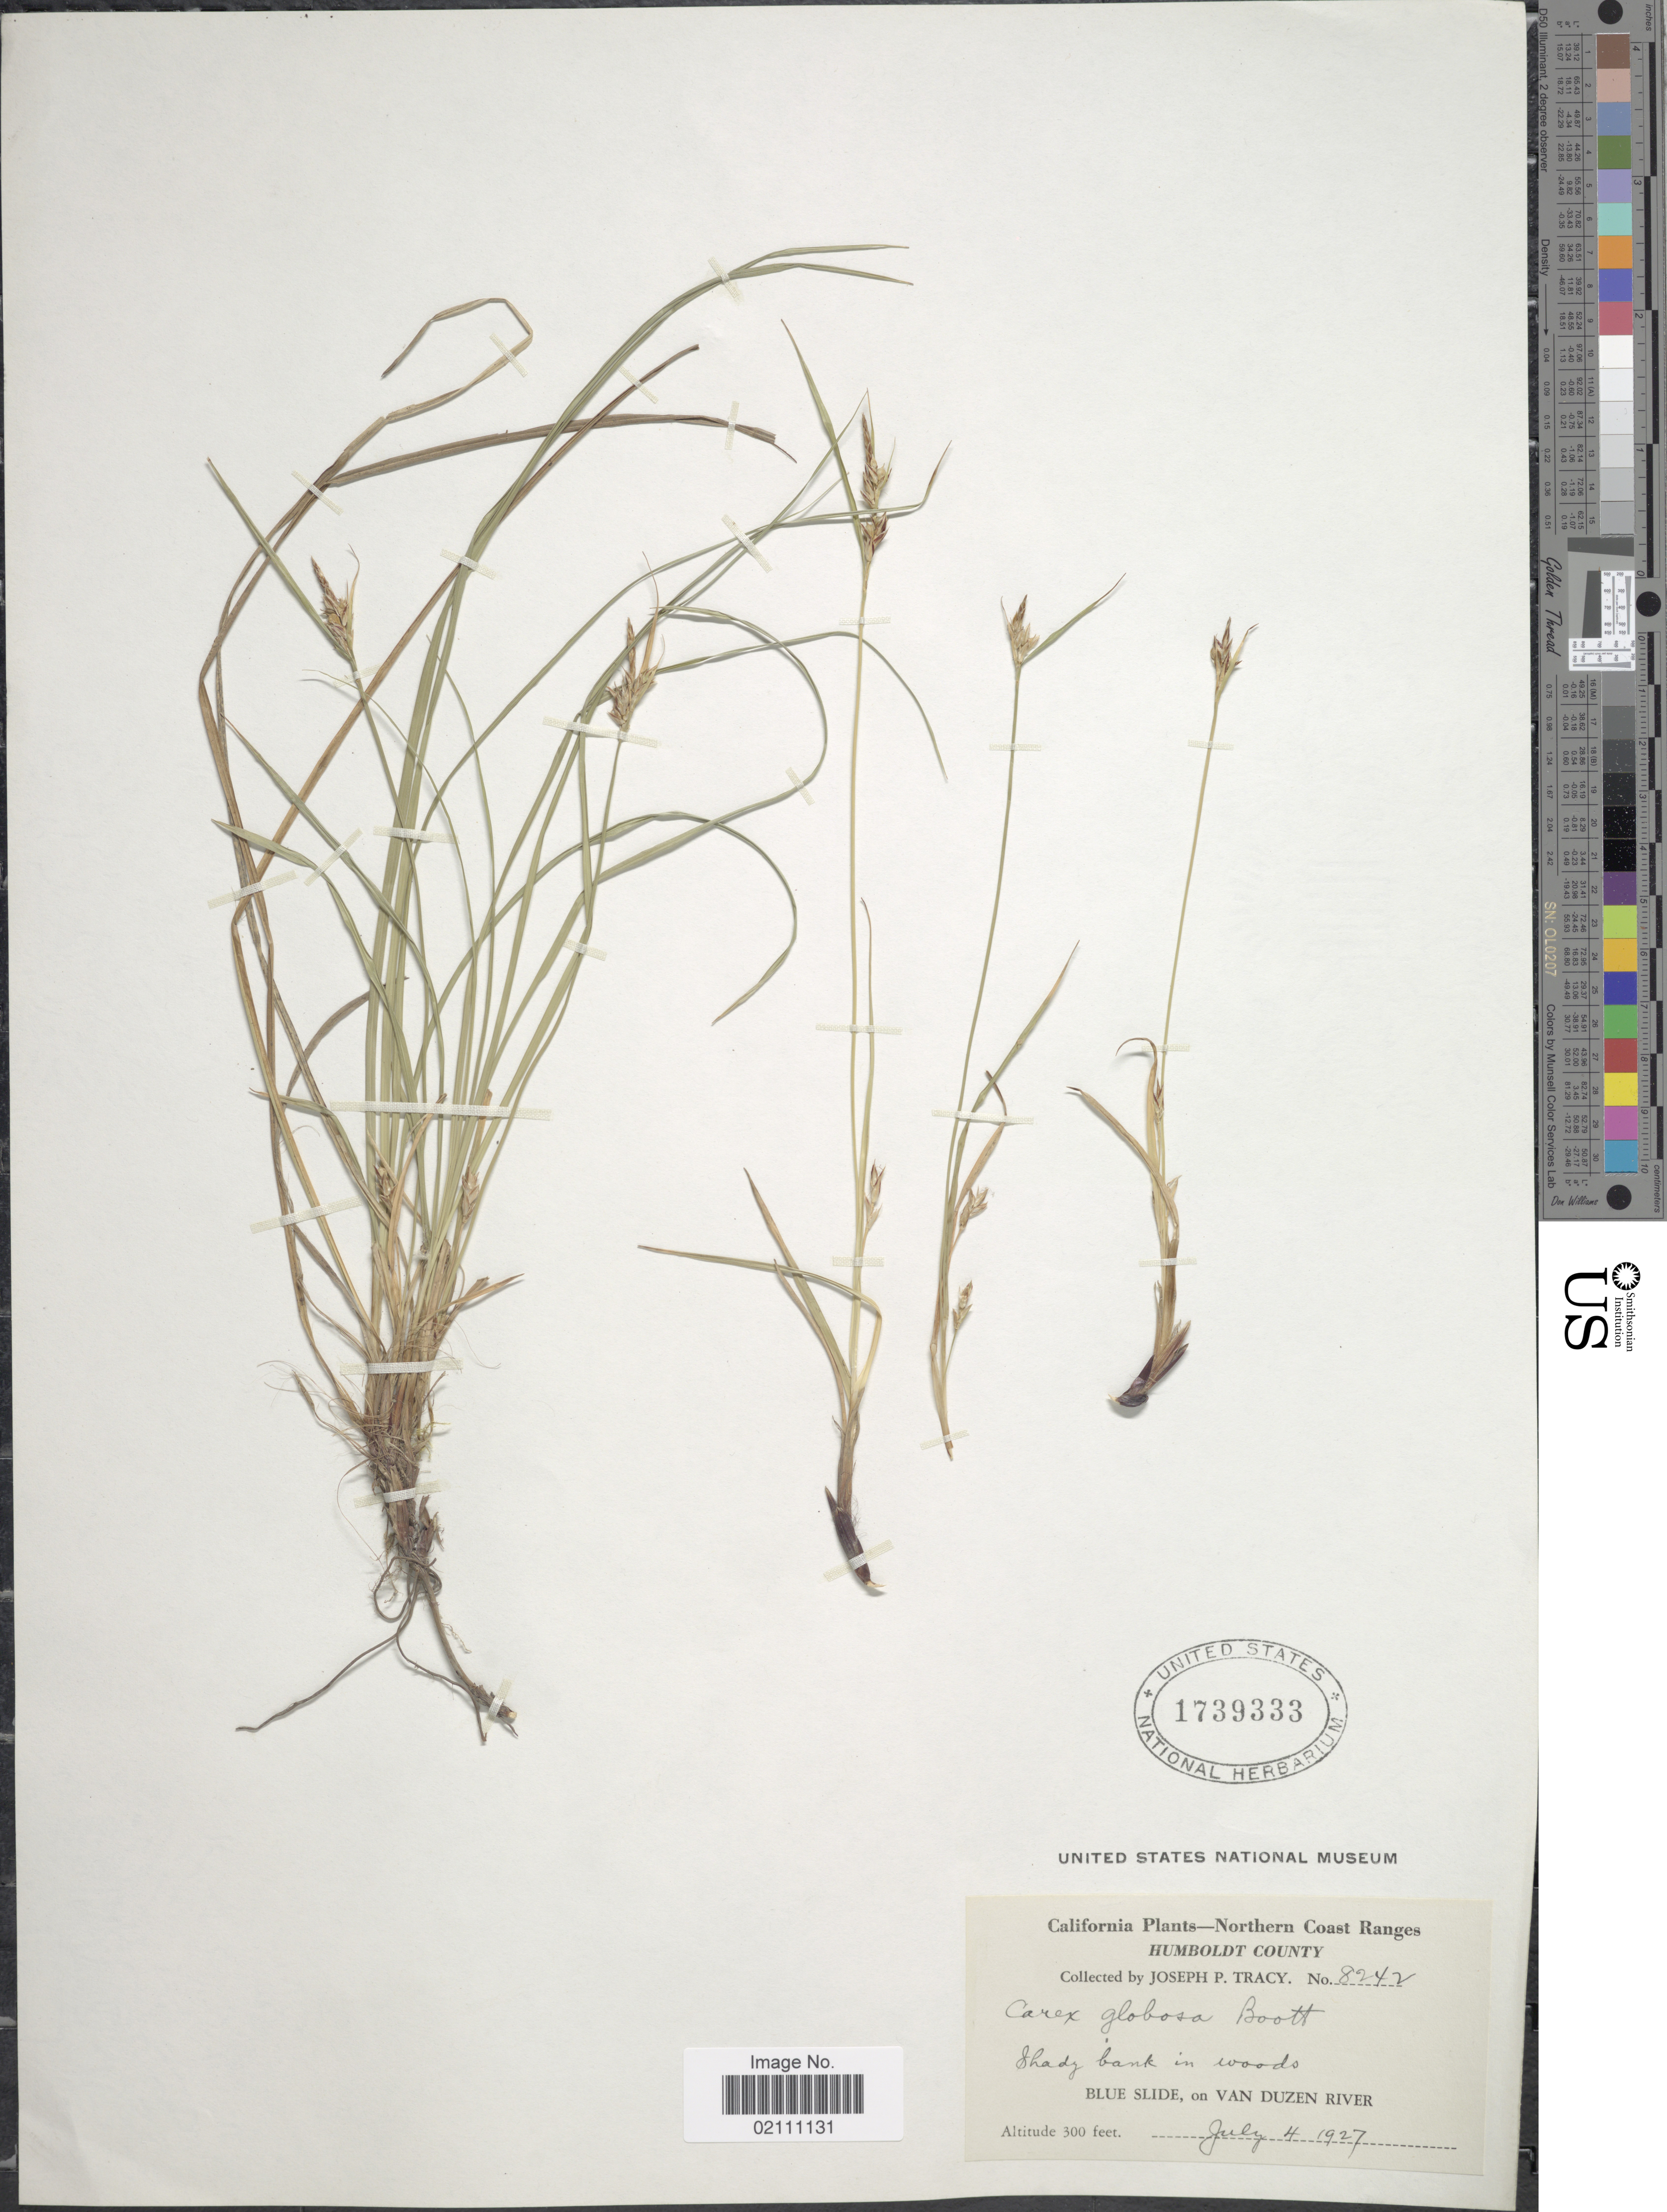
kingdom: Plantae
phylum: Tracheophyta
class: Liliopsida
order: Poales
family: Cyperaceae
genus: Carex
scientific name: Carex globosa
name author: Boott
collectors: J. Tracy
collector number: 8242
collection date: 1927-07-04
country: United States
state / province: California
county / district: Humboldt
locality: Northern Coast Ranges, Humboldt County, Blue Slide, on Van Duzen River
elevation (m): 91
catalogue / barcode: US 1739333